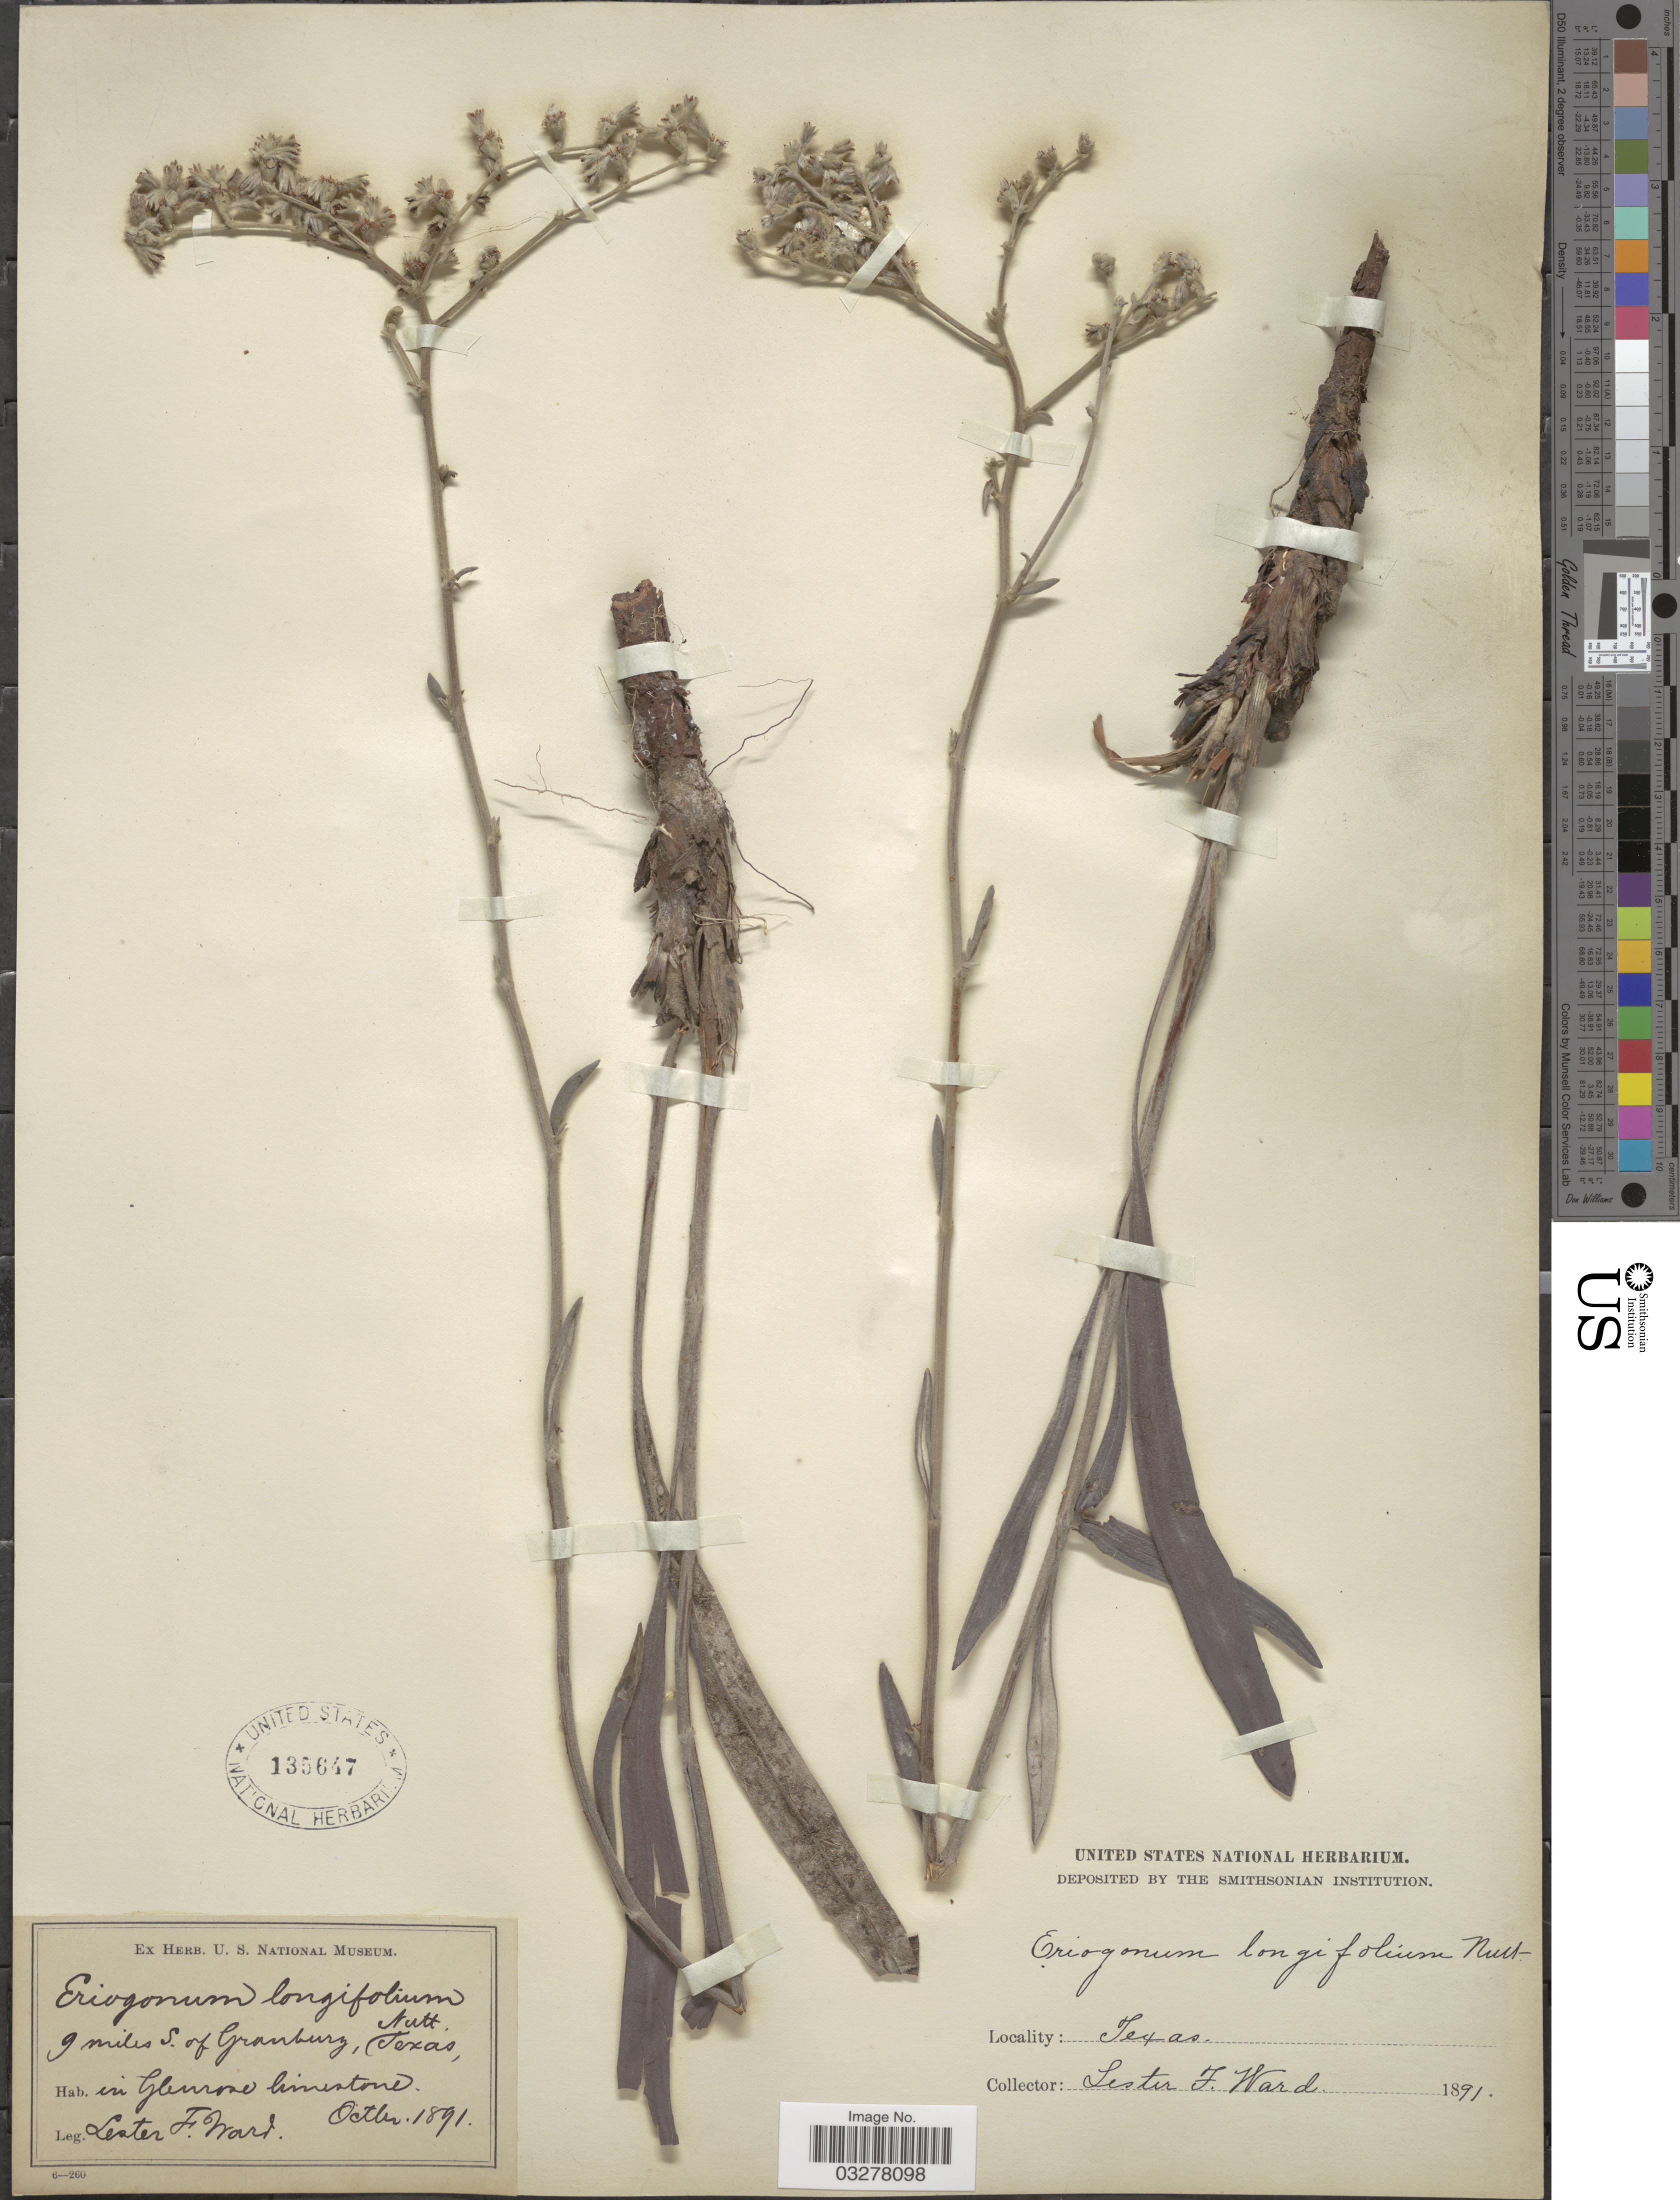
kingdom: Plantae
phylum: Tracheophyta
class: Magnoliopsida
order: Caryophyllales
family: Polygonaceae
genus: Eriogonum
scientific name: Eriogonum longifolium var. lindheimeri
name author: Gand.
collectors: L. F. Ward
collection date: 1891-10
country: United States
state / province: Texas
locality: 9 miles S. of Granbury, in Glenrose limestone.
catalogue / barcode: US 135647